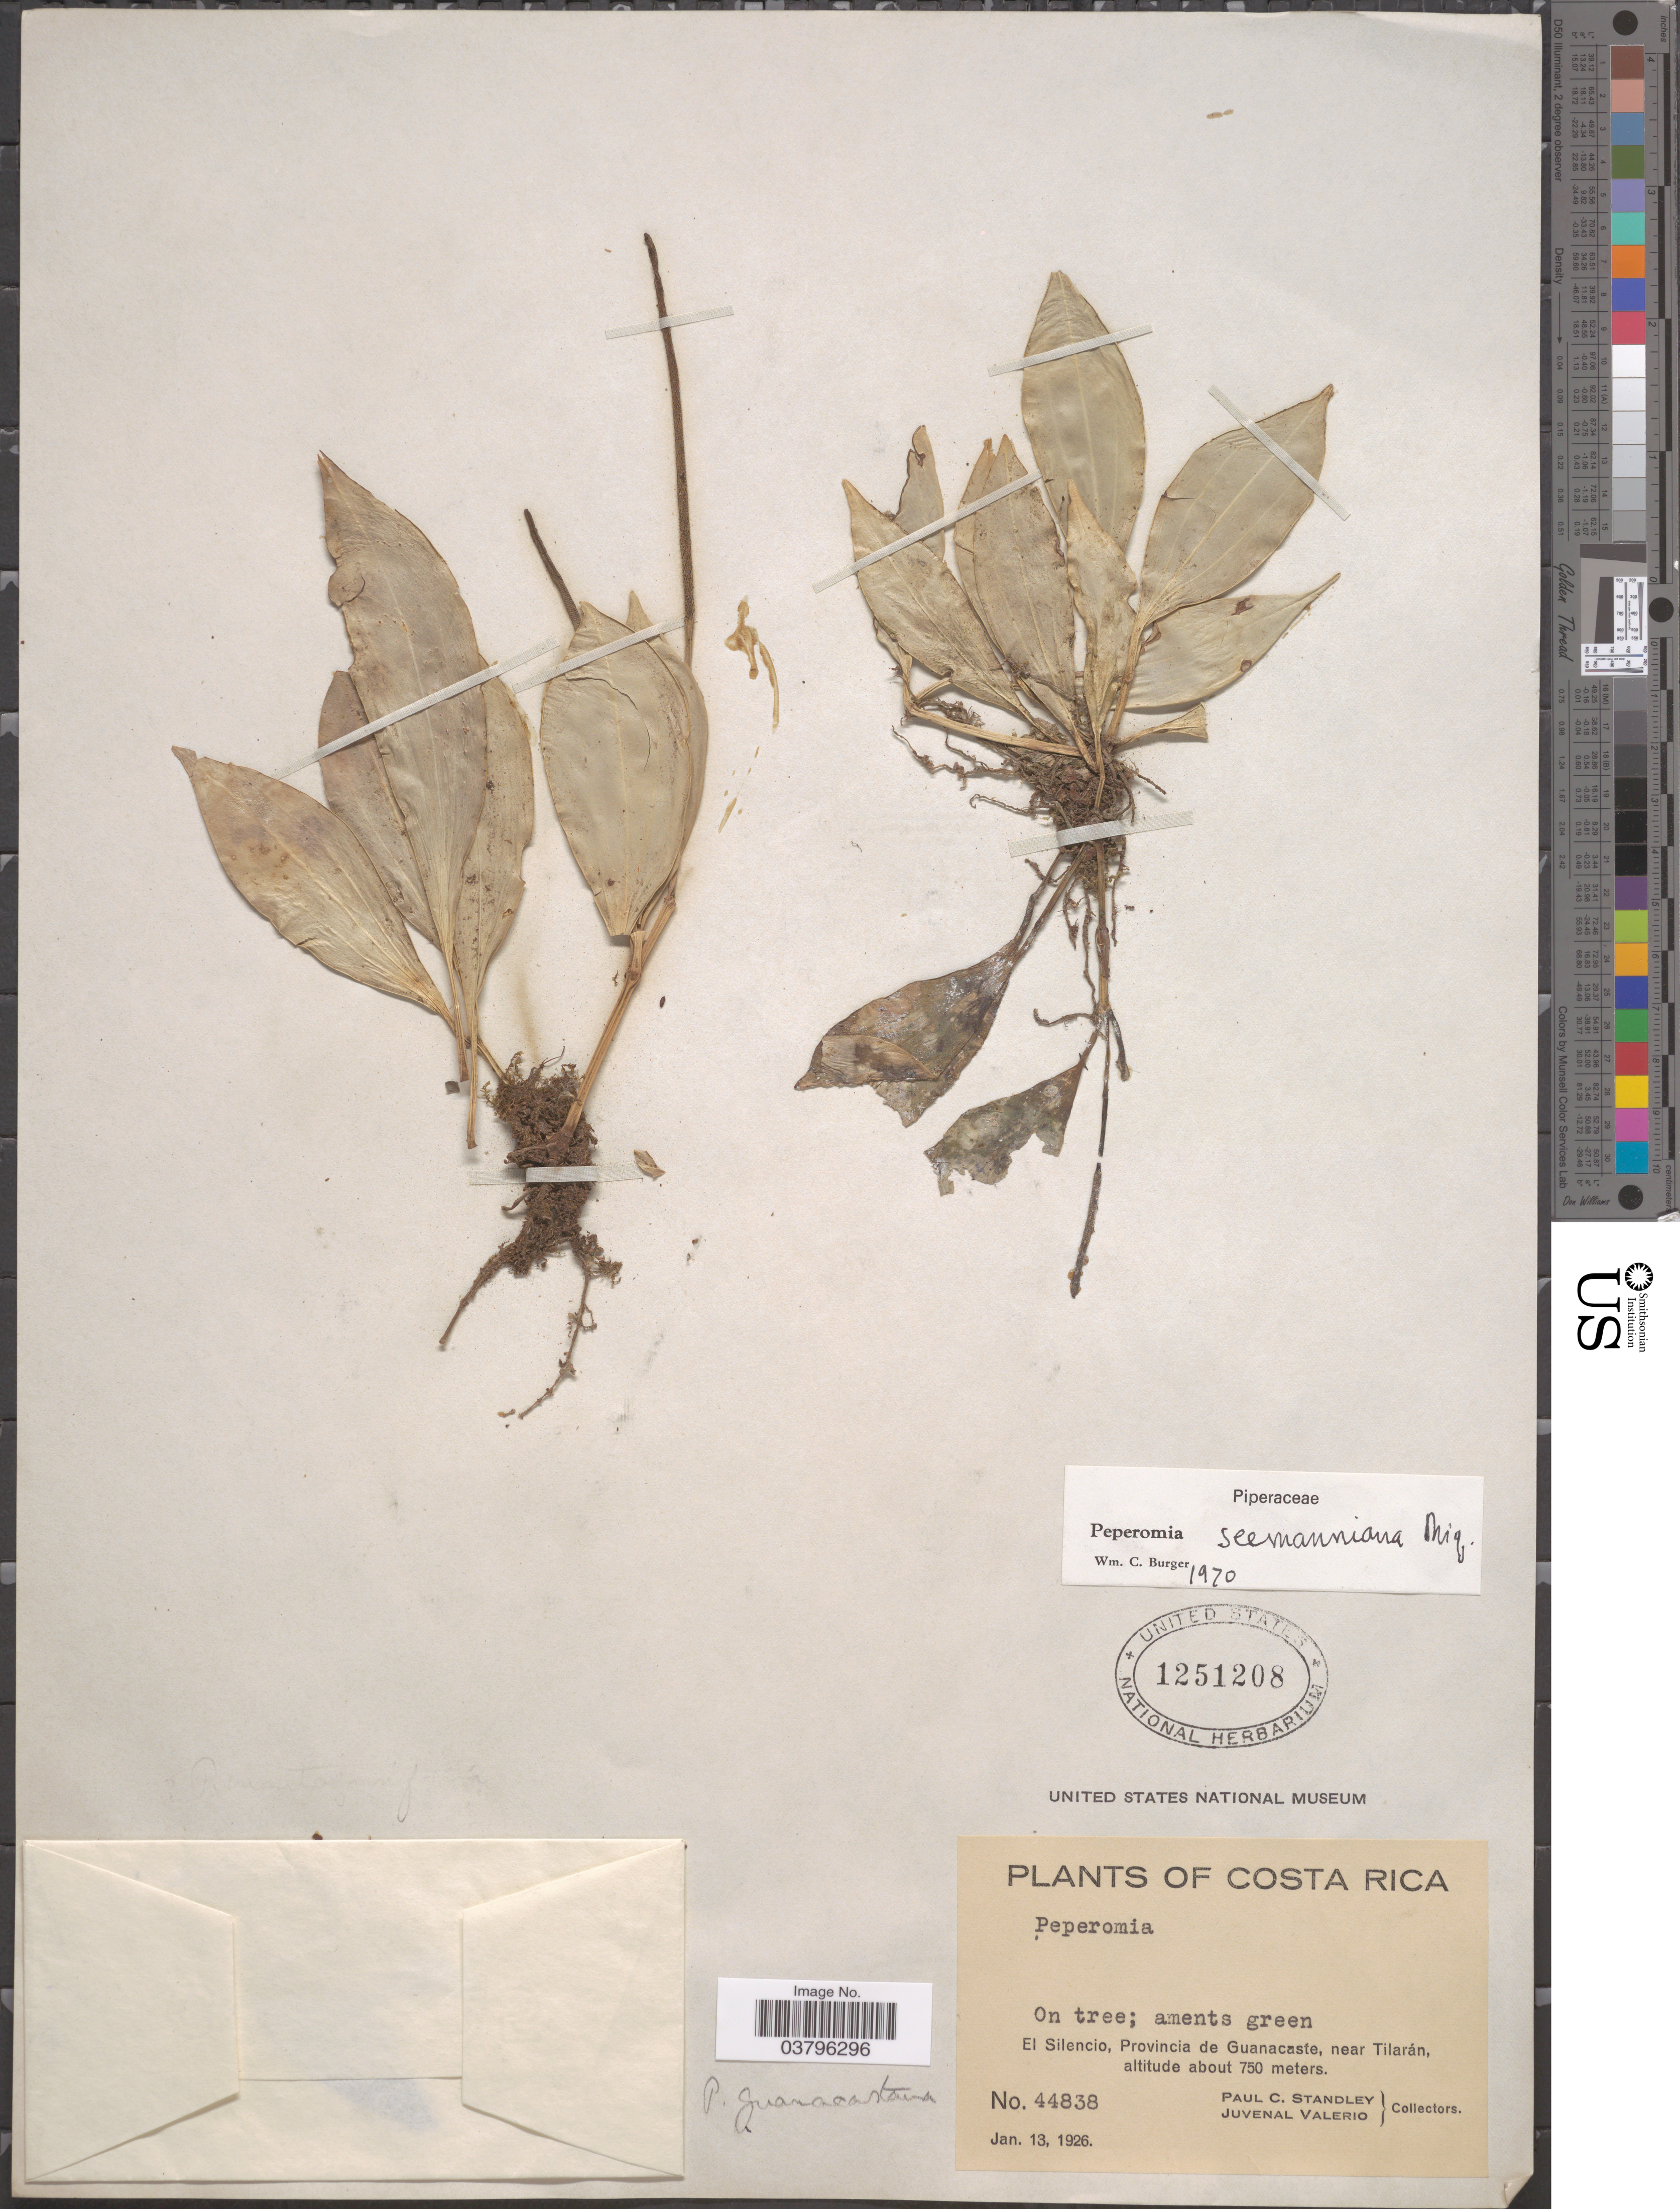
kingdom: Plantae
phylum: Tracheophyta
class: Magnoliopsida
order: Piperales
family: Piperaceae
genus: Peperomia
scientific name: Peperomia pseudopereskiifolia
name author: C. DC.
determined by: Jiménez, José Estaban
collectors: P. C. Standley & J. Valerio R.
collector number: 44838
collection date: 1926-01-13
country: Costa Rica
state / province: Guanacaste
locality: El Silencio, near Tilarán.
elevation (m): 750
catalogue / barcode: US 1251208